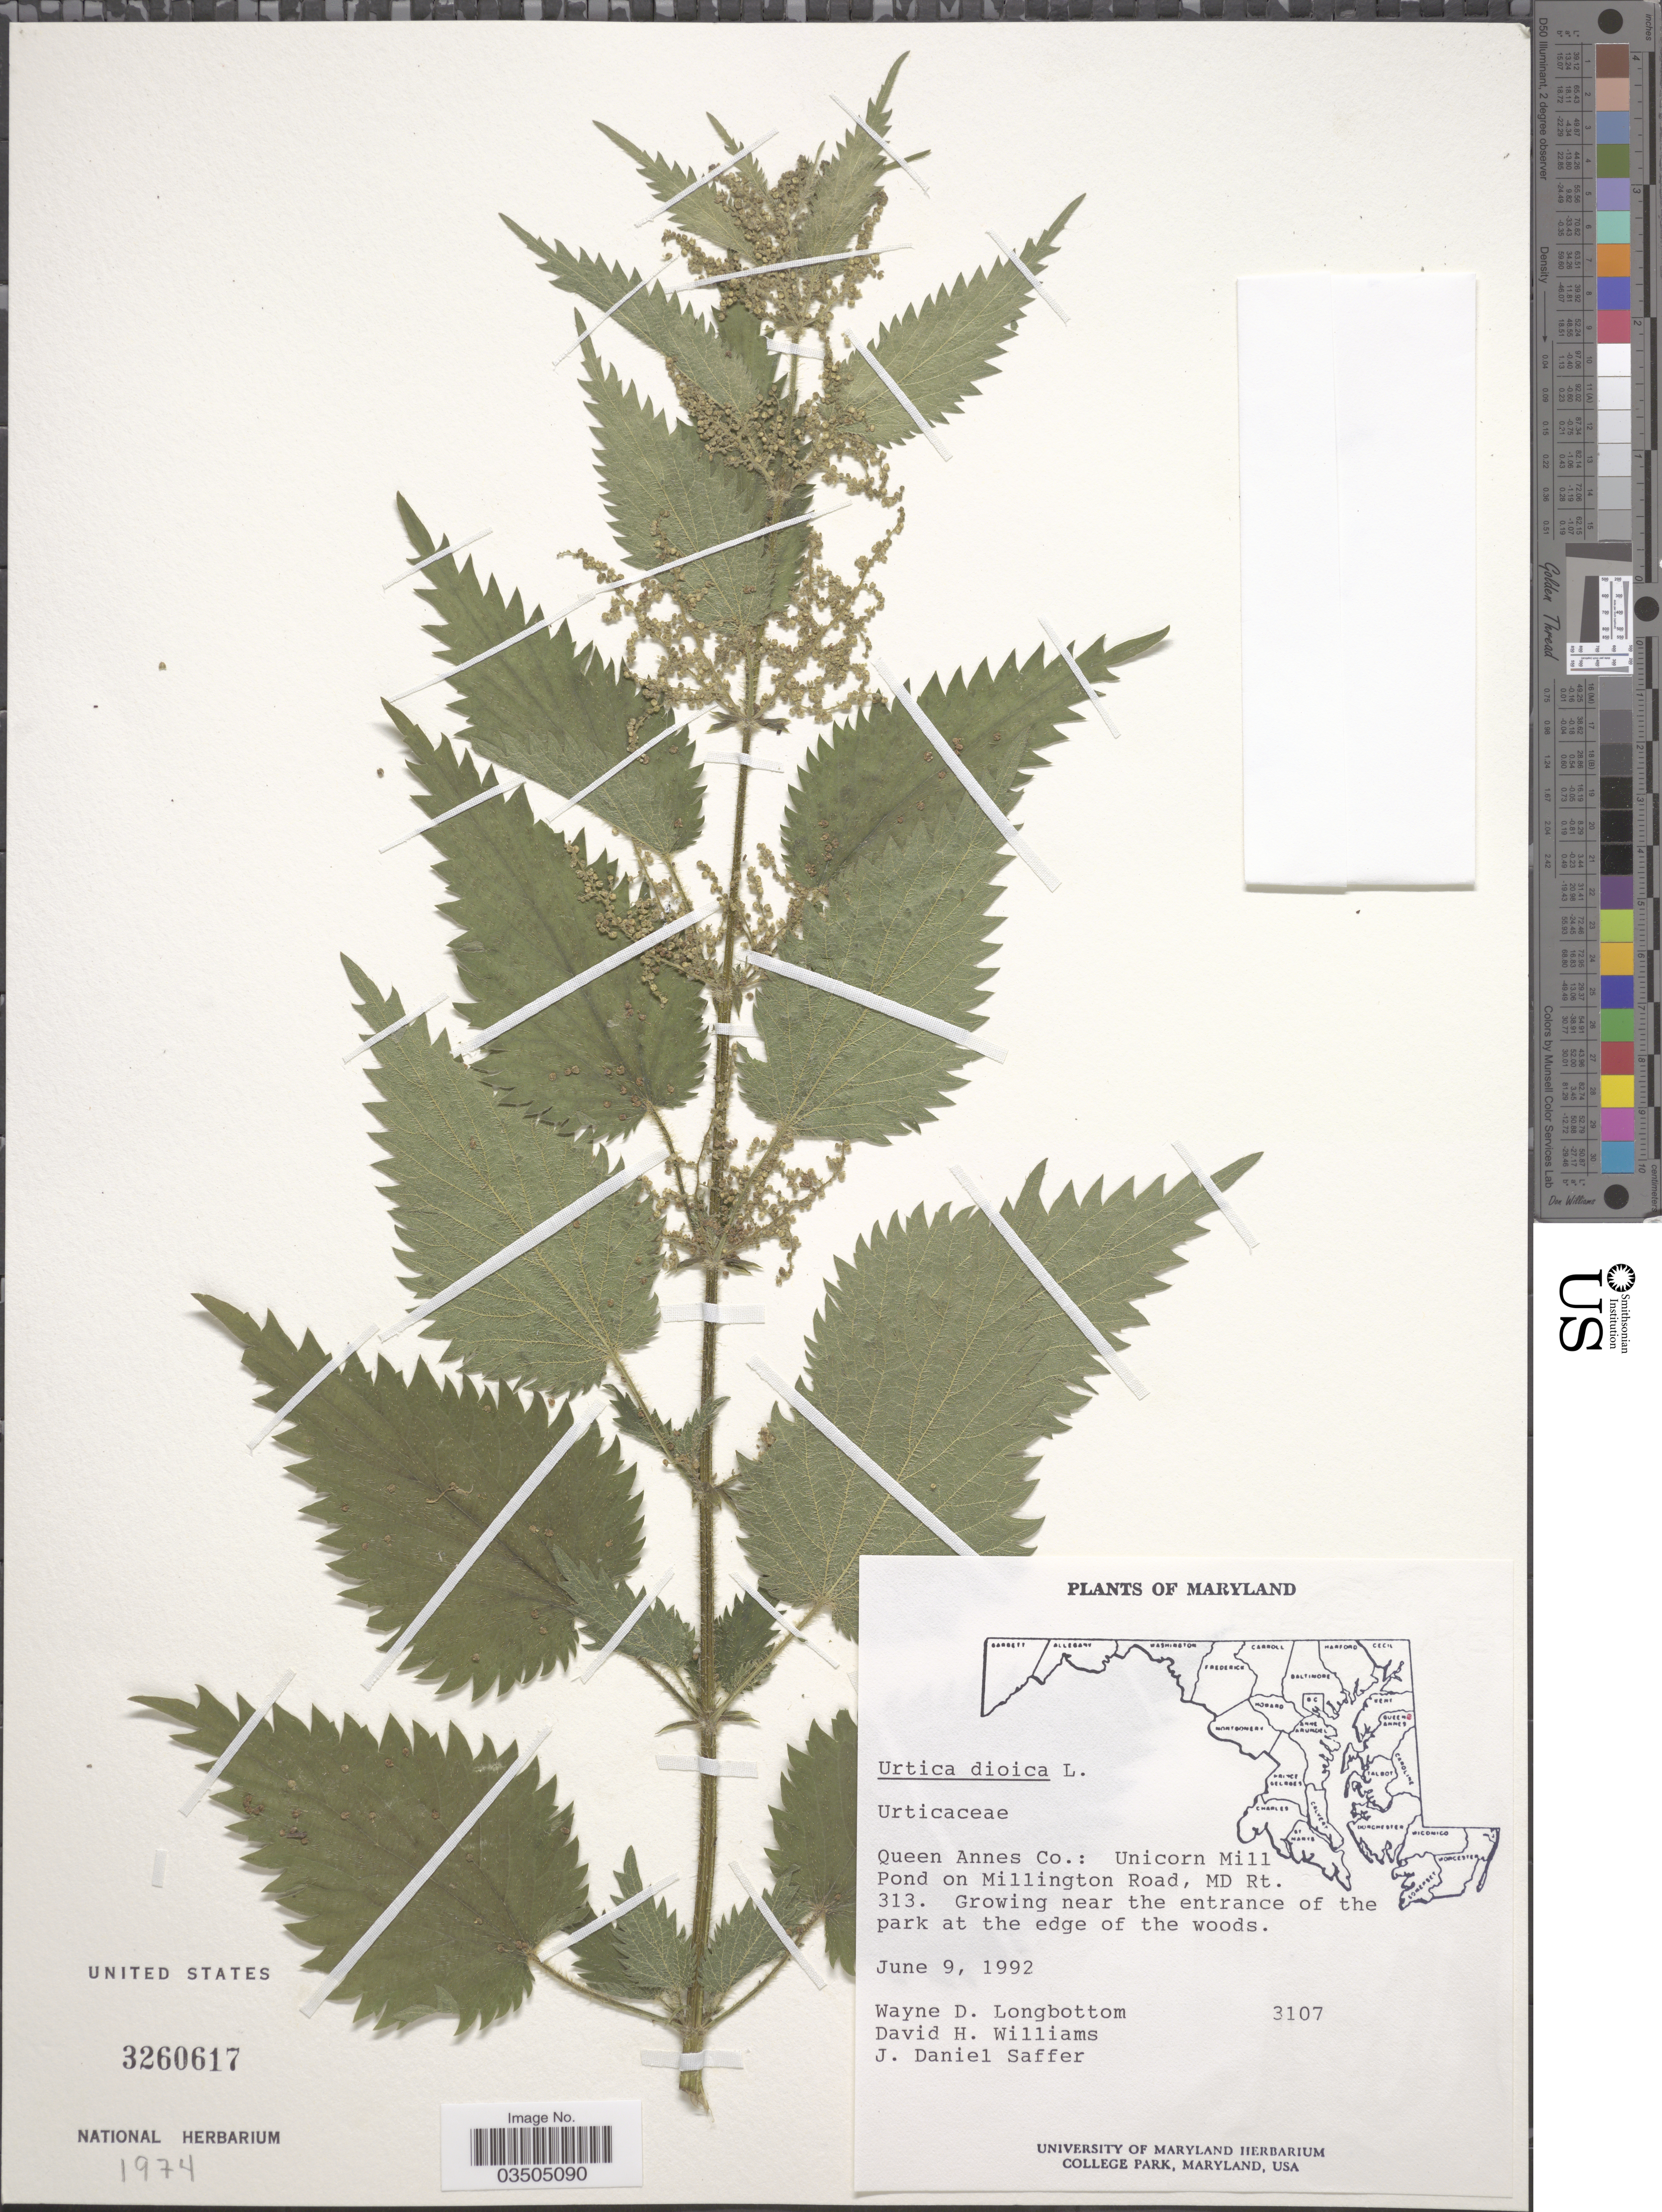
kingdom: Plantae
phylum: Tracheophyta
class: Magnoliopsida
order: Rosales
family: Urticaceae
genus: Urtica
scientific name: Urtica dioica subsp. dioica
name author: L.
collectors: W. D. Longbottom, D. H. Williams & J. Saffer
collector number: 3107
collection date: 1992-06-09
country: United States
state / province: Maryland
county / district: Queen Anne's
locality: Queen Annes Co: Unicorn Mill Pond on Millington Road, MD Rt. 313.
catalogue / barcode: US 3260617